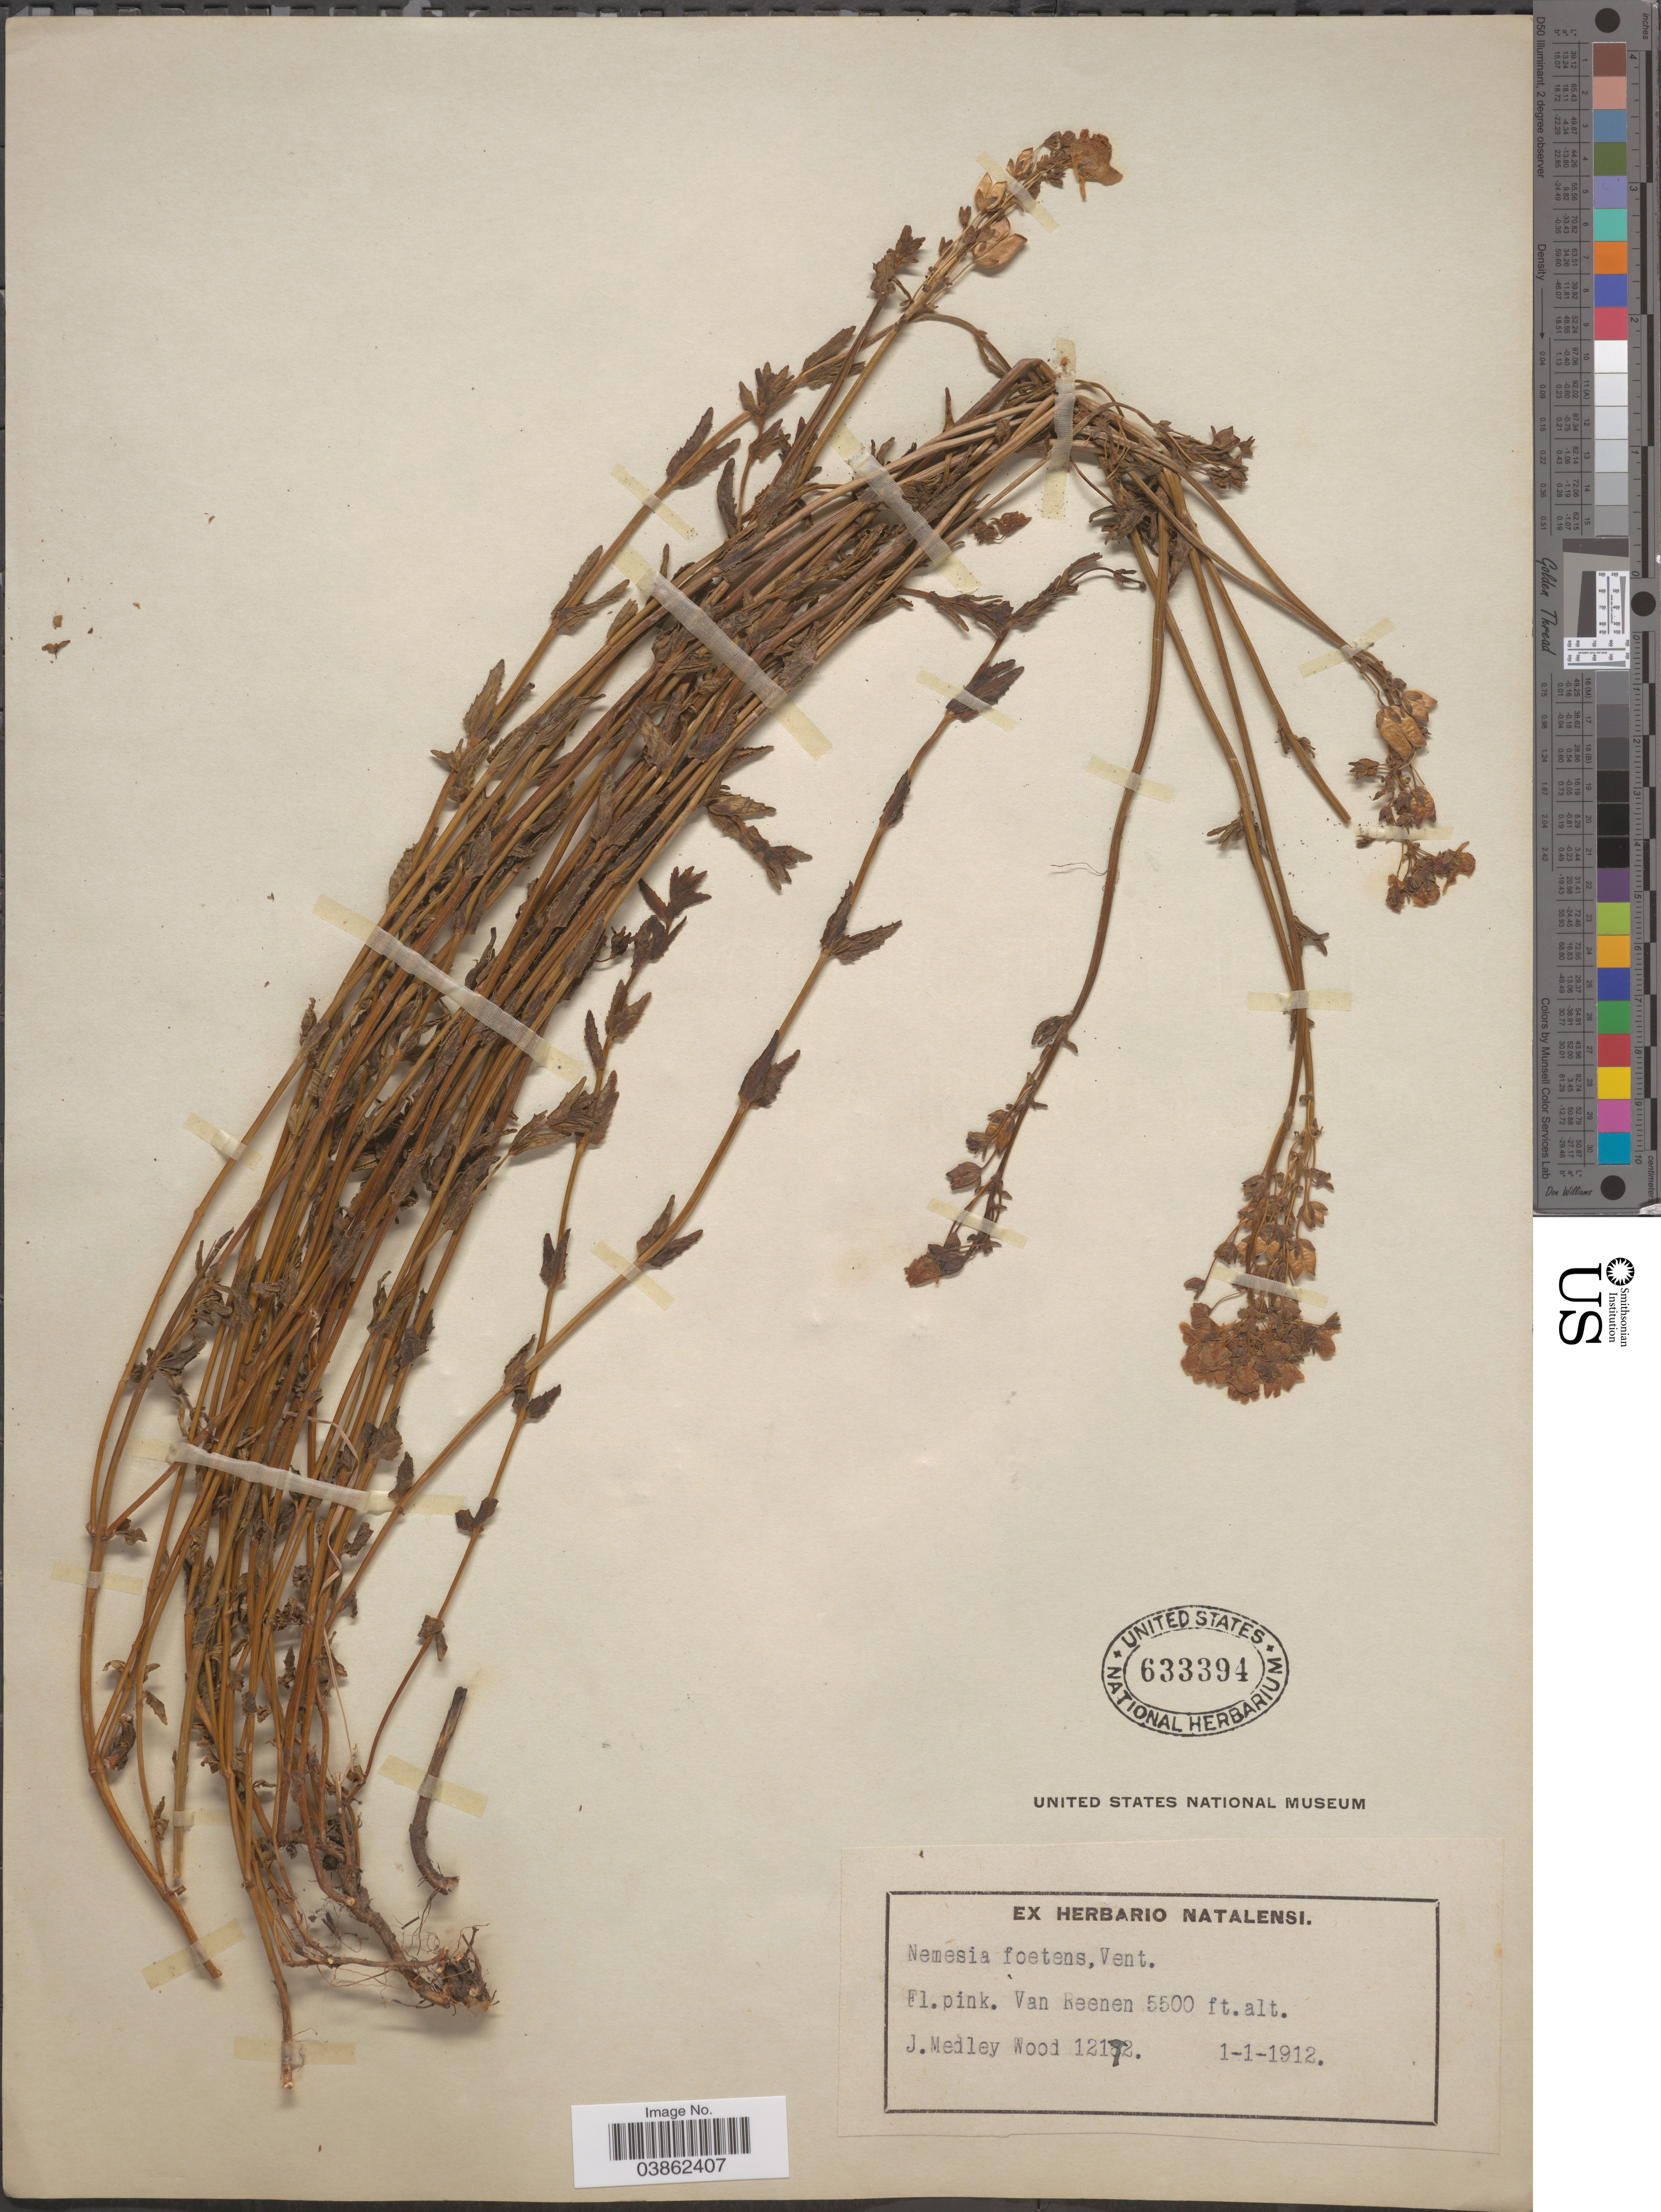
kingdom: Plantae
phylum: Tracheophyta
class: Magnoliopsida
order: Lamiales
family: Scrophulariaceae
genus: Nemesia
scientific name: Nemesia foetens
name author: Vent.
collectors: J. Medley Wood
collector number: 12172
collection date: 1912-01-01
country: South Africa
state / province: KwaZulu-Natal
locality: Van Reenen.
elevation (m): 1676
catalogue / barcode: US 633394